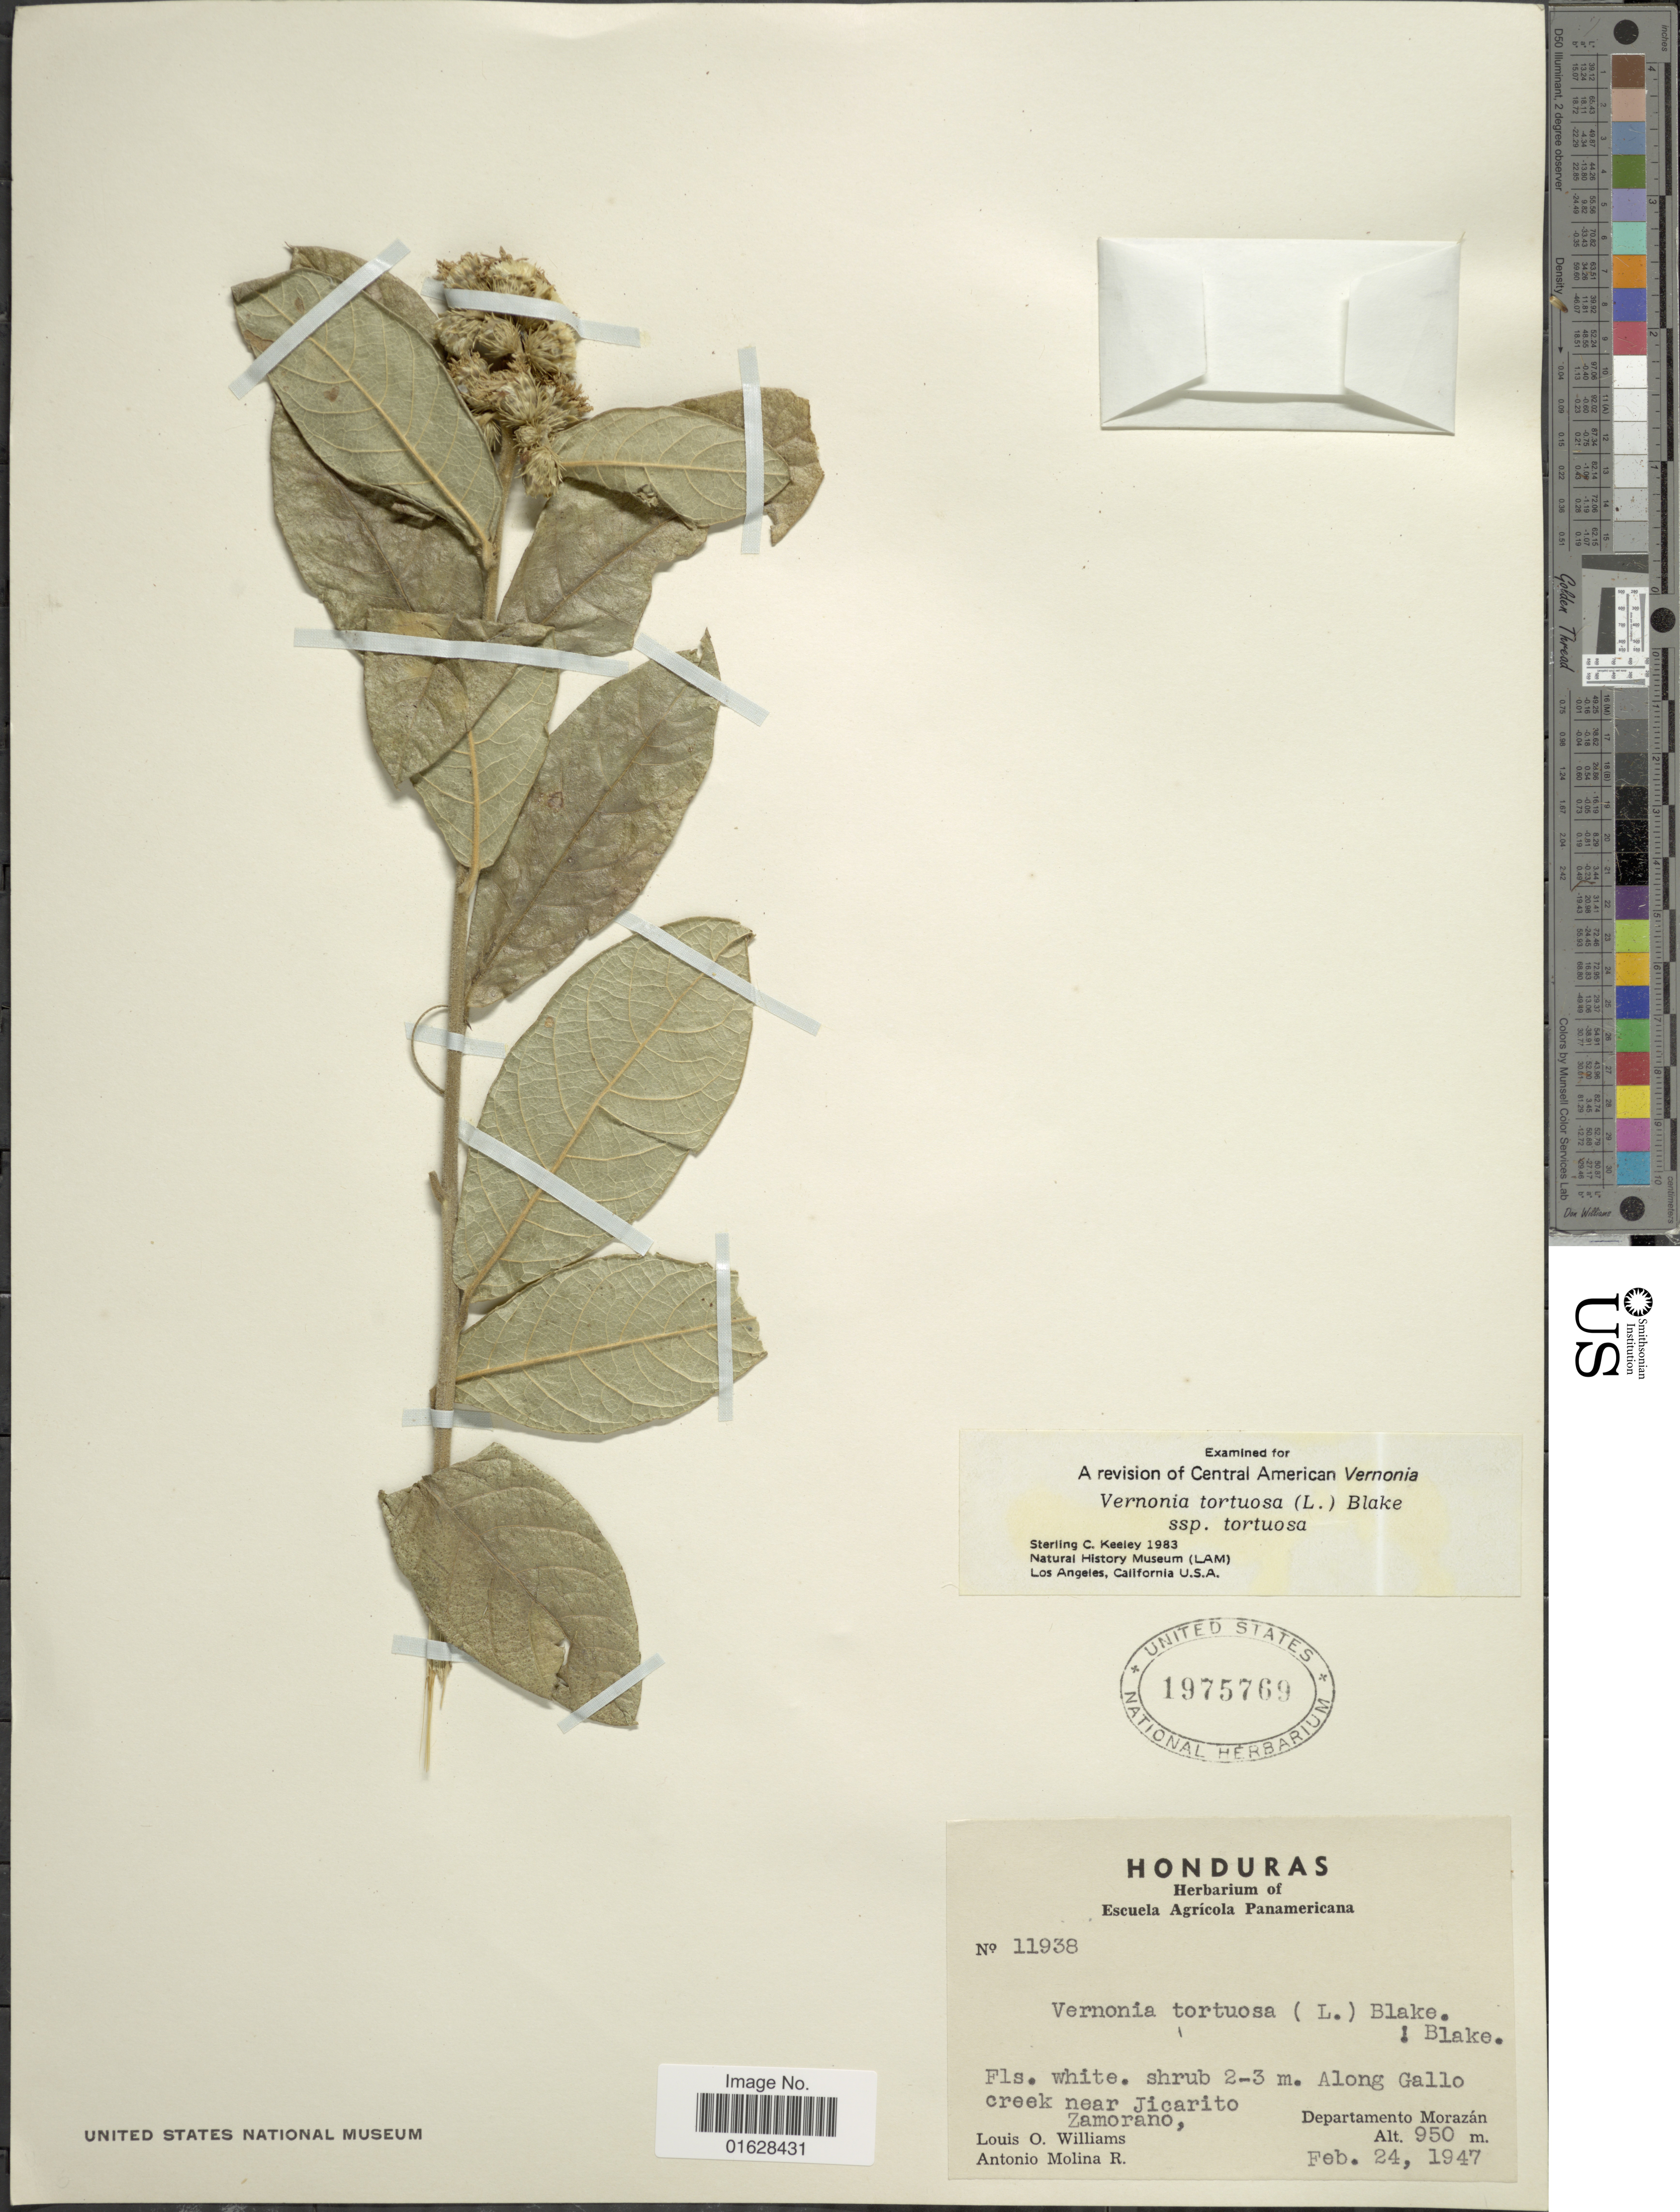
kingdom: Plantae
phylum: Tracheophyta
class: Magnoliopsida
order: Asterales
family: Asteraceae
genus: Lepidaploa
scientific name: Lepidaploa tortuosa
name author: (L.) H. Rob.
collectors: L. O. Williams & A. Molina R.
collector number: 11938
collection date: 1947-02-24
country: Honduras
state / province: Fco. Morazán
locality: Along Gallo creek near Jicarito, Zamorano, Departamento Morazan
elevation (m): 950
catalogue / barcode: US 1975769